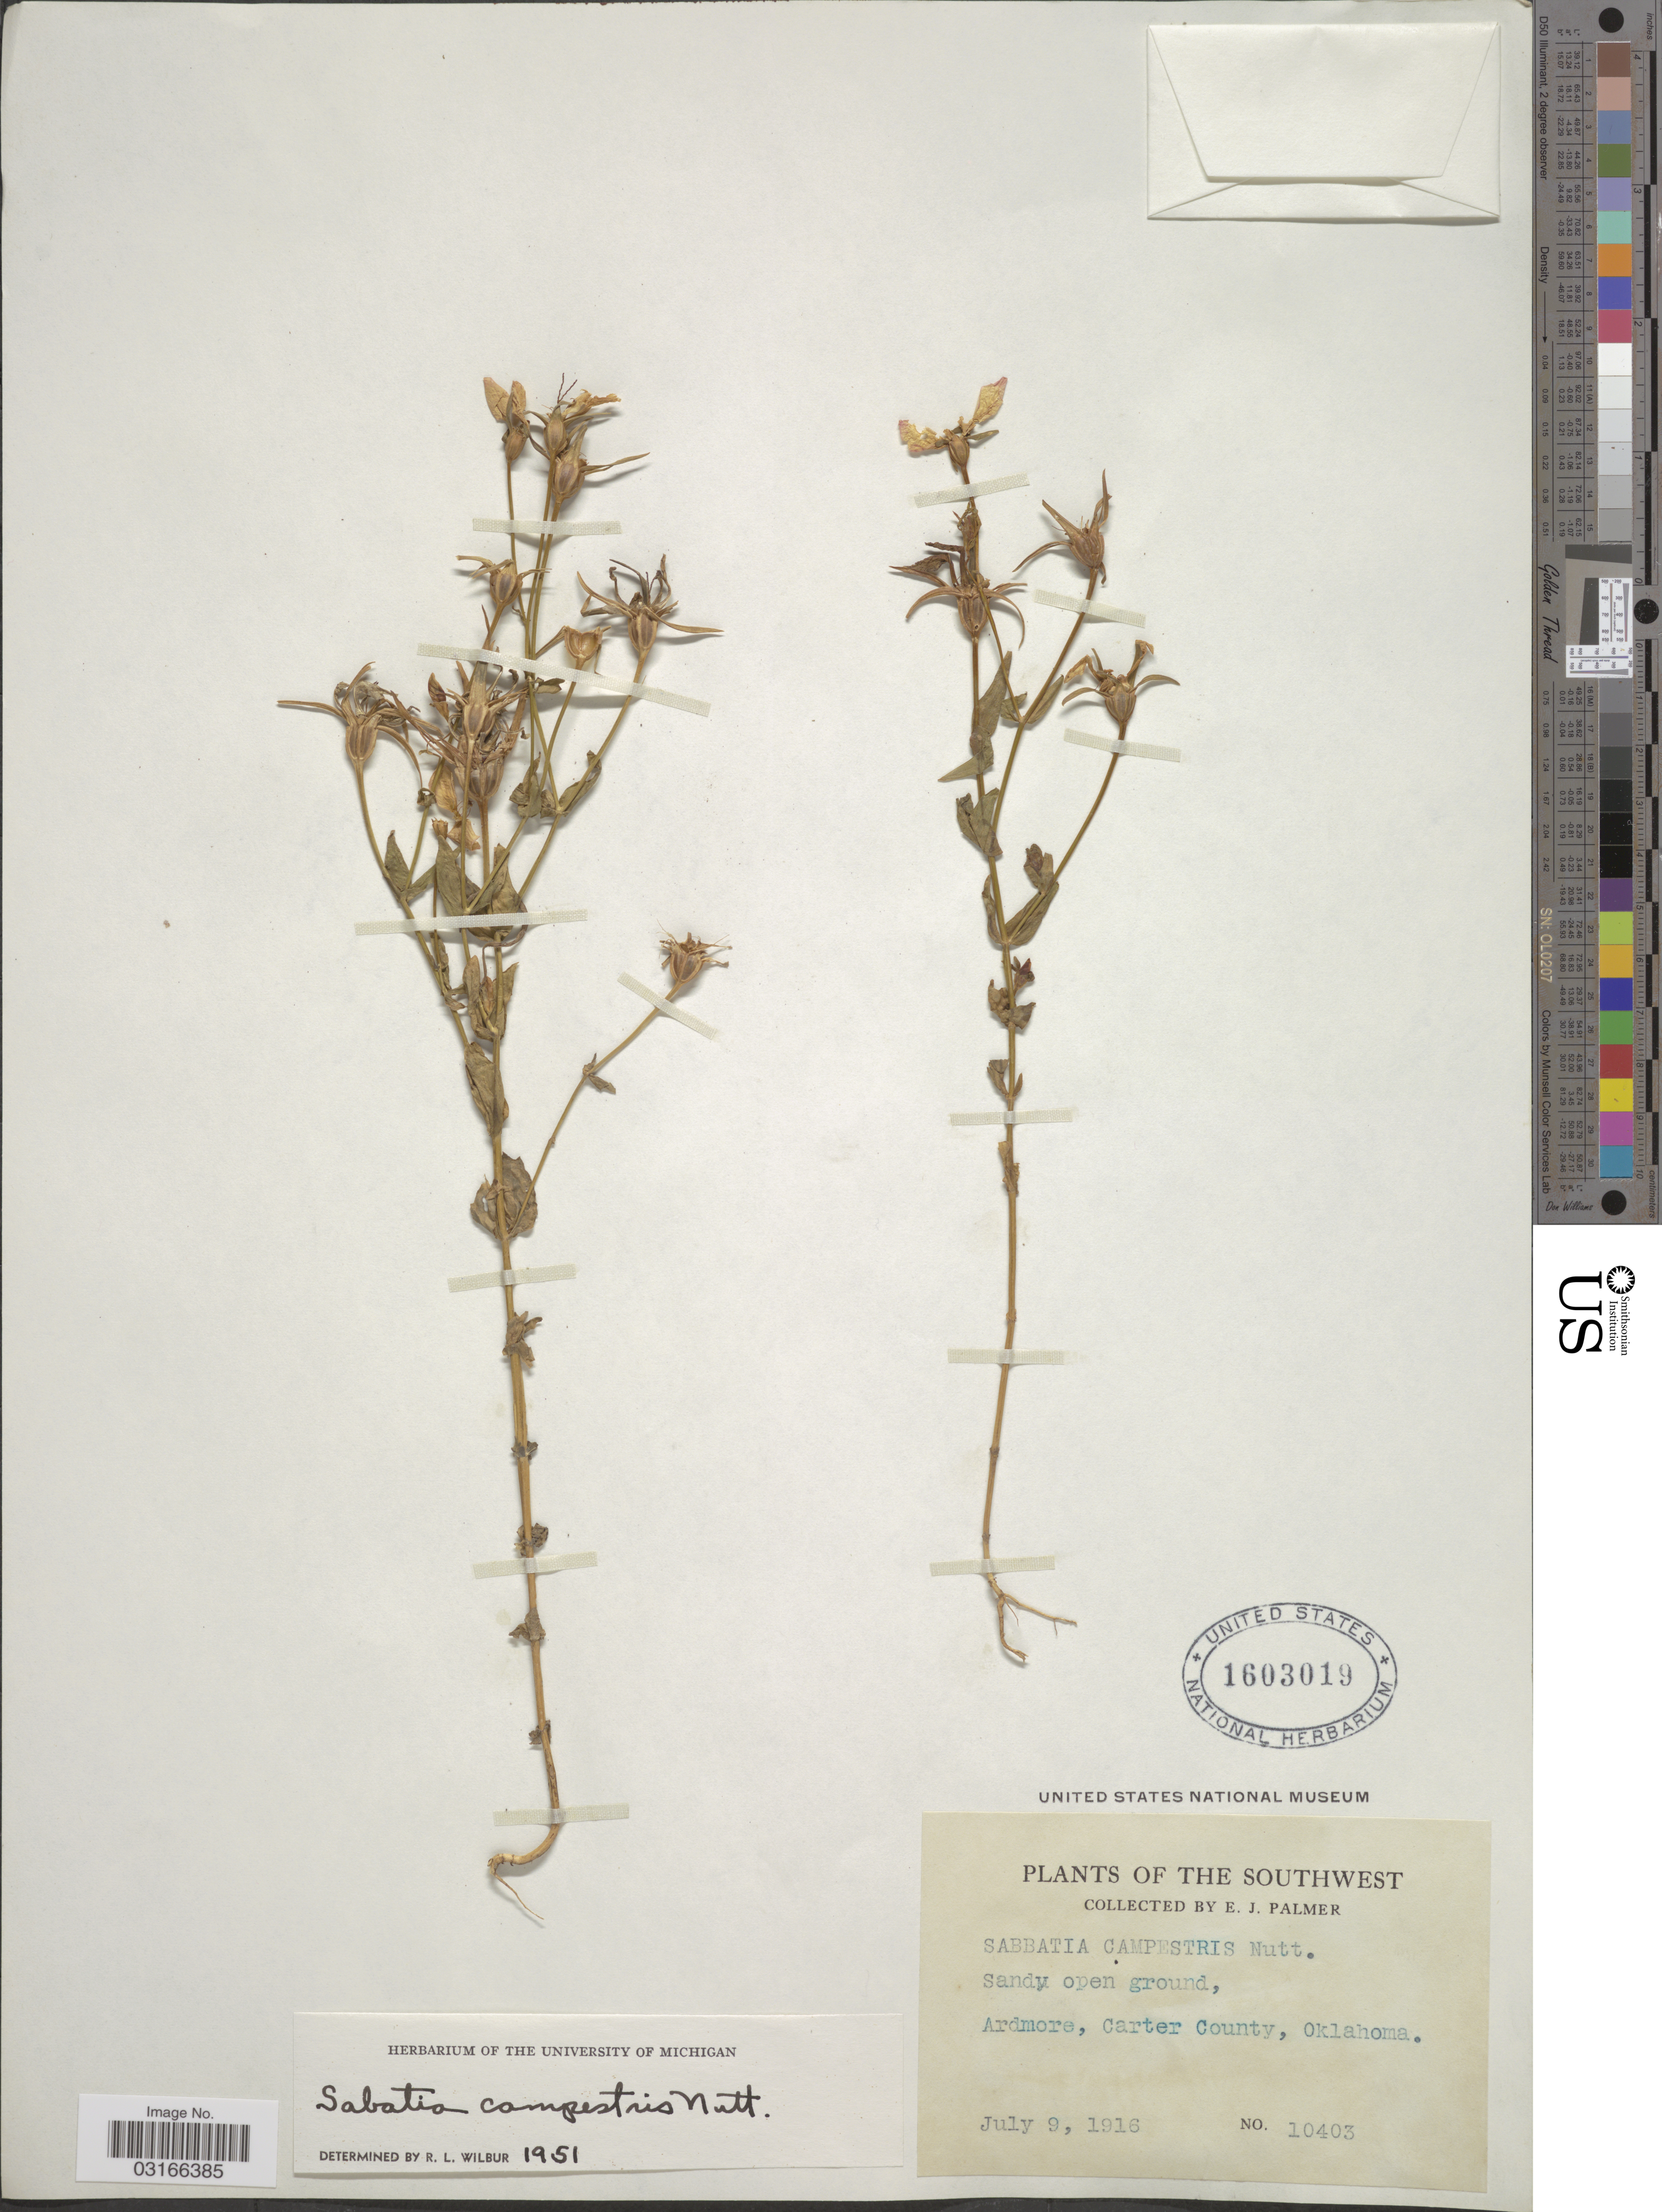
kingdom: Plantae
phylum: Tracheophyta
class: Magnoliopsida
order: Gentianales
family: Gentianaceae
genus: Sabatia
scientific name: Sabatia campestris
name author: Nutt.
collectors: E. J. Palmer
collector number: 10403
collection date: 1916-07-09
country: United States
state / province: Oklahoma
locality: Southwest. Ardmore, Carter County.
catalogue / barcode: US 1603019